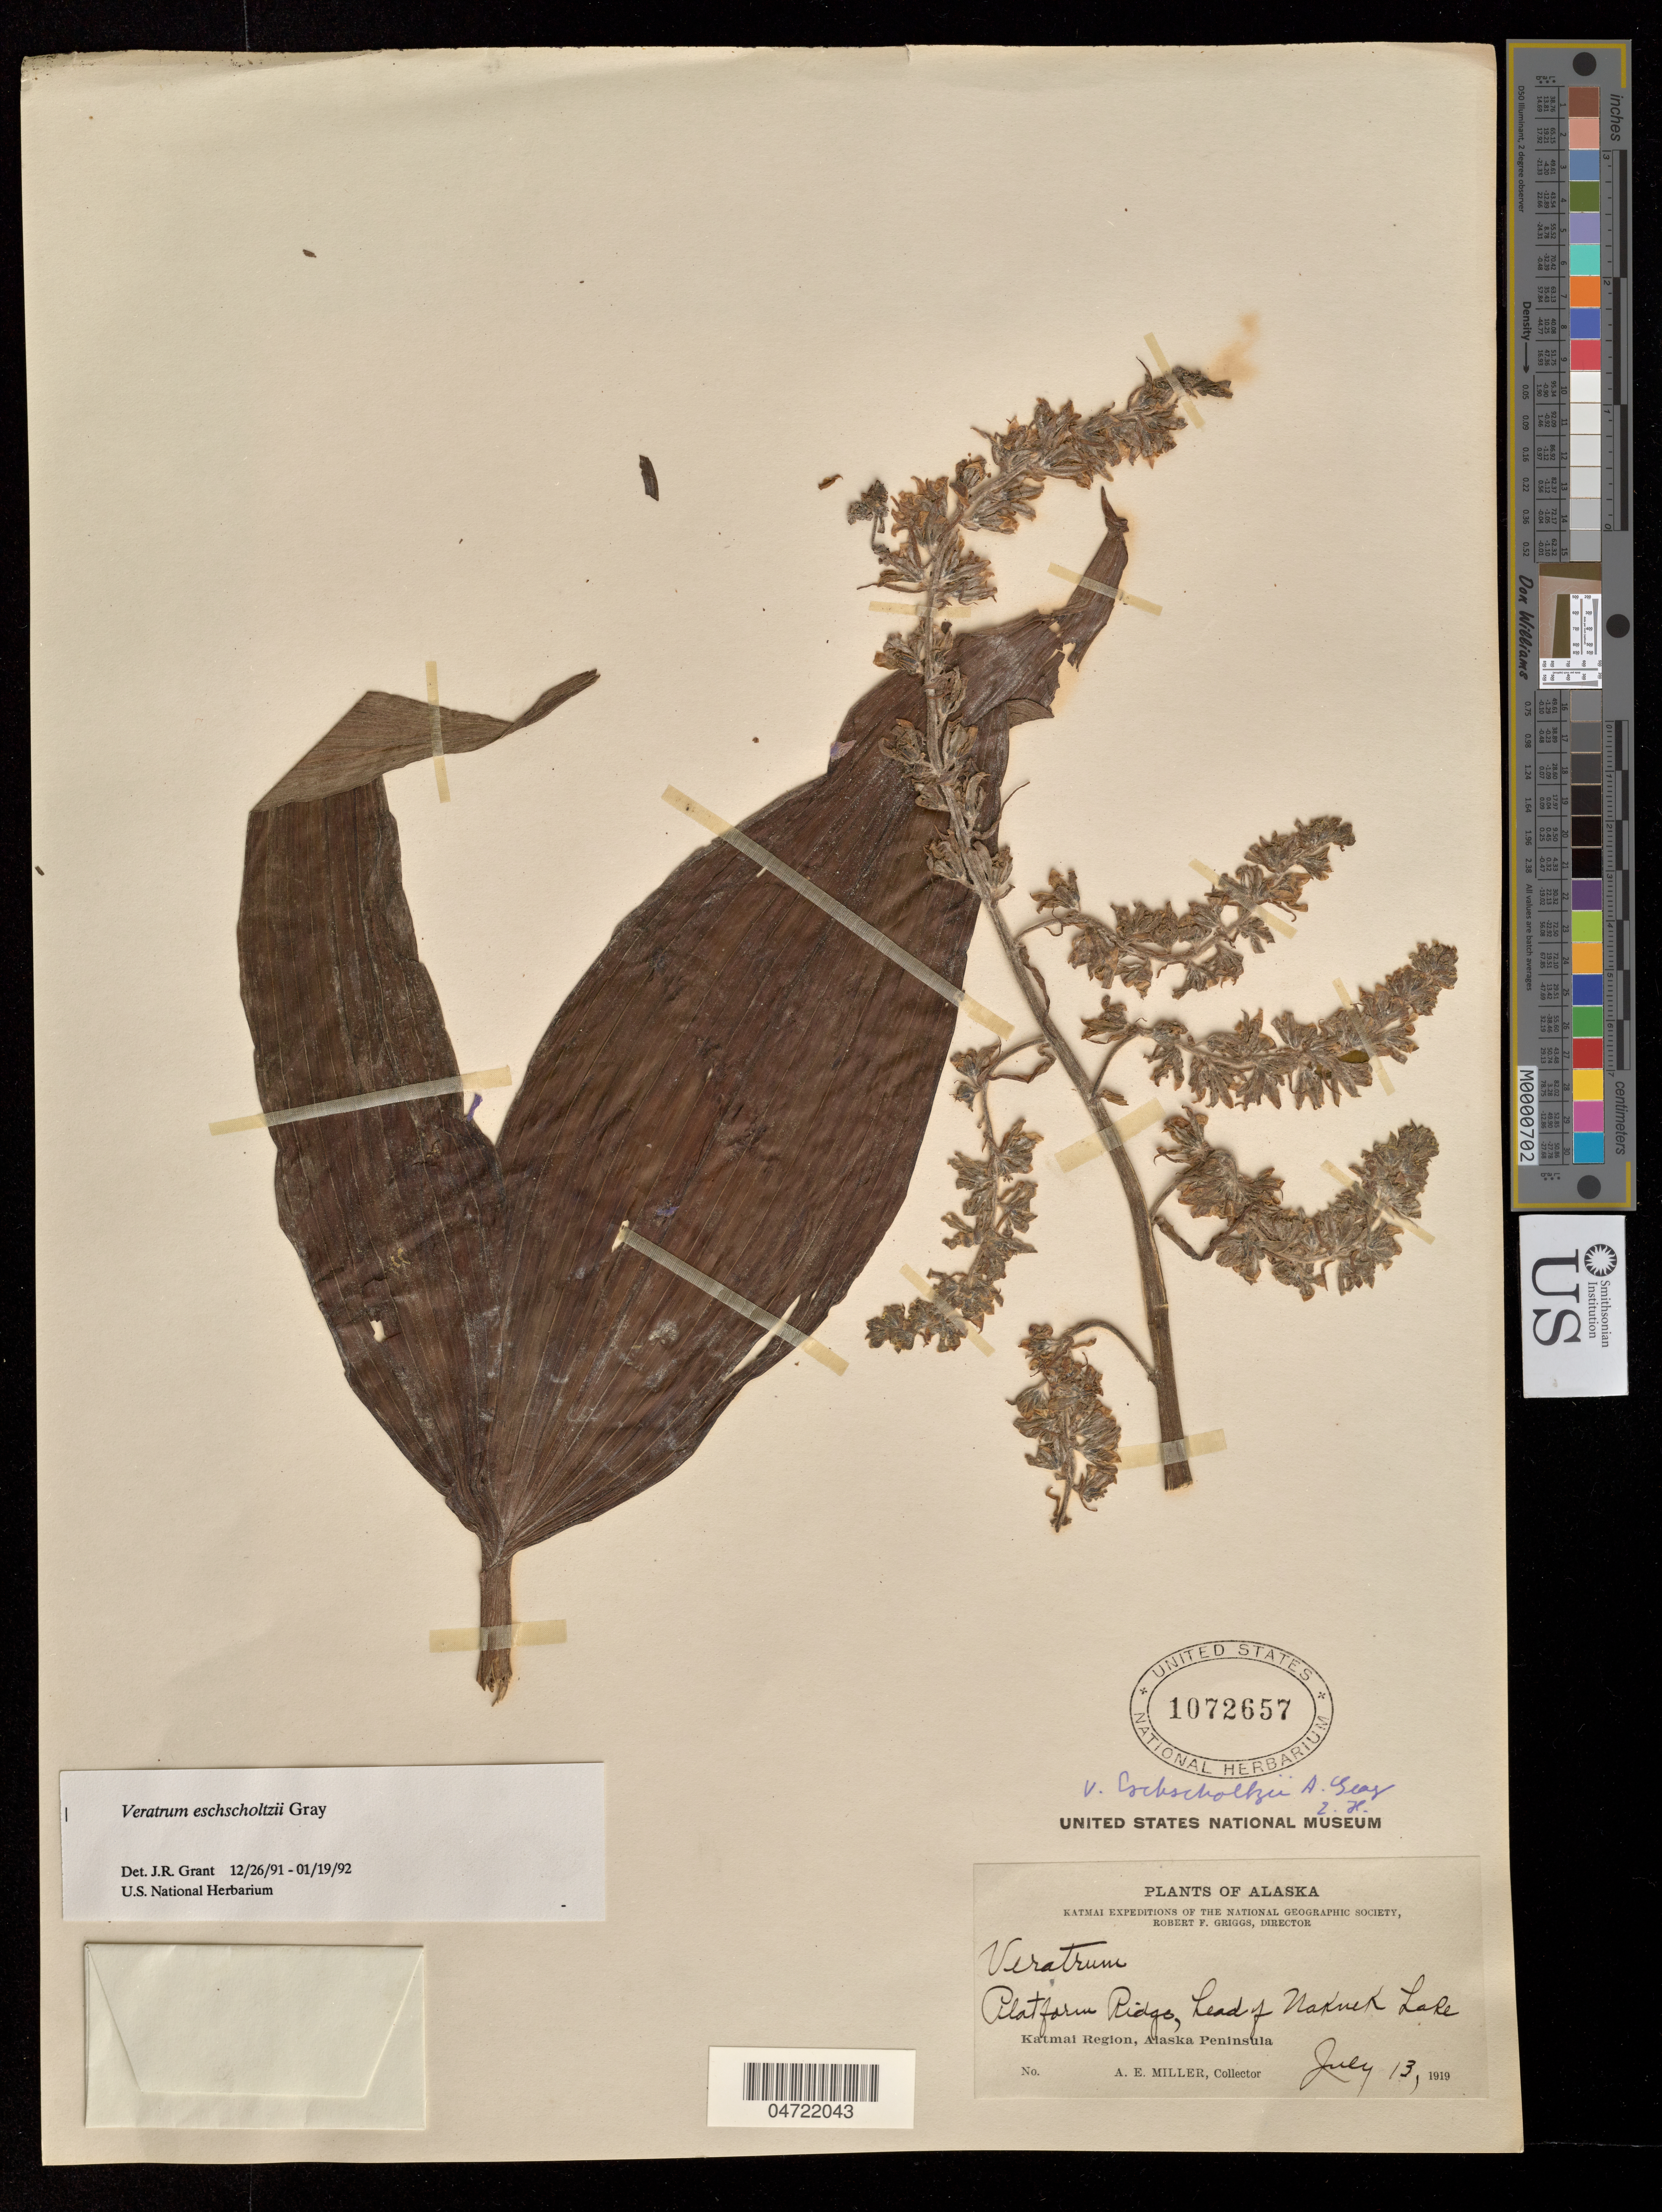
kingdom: Plantae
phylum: Tracheophyta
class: Liliopsida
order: Liliales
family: Melanthiaceae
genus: Veratrum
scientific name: Veratrum eschscholtzii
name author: A. Gray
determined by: Grant, J. R., (SWITZERLAND)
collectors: A. E. Miller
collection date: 1919-07-13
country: United States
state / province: Alaska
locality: Platform Ridge, head of Nakuek Lake, Katmai Region, Alaska Peninsula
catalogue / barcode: US 1072657